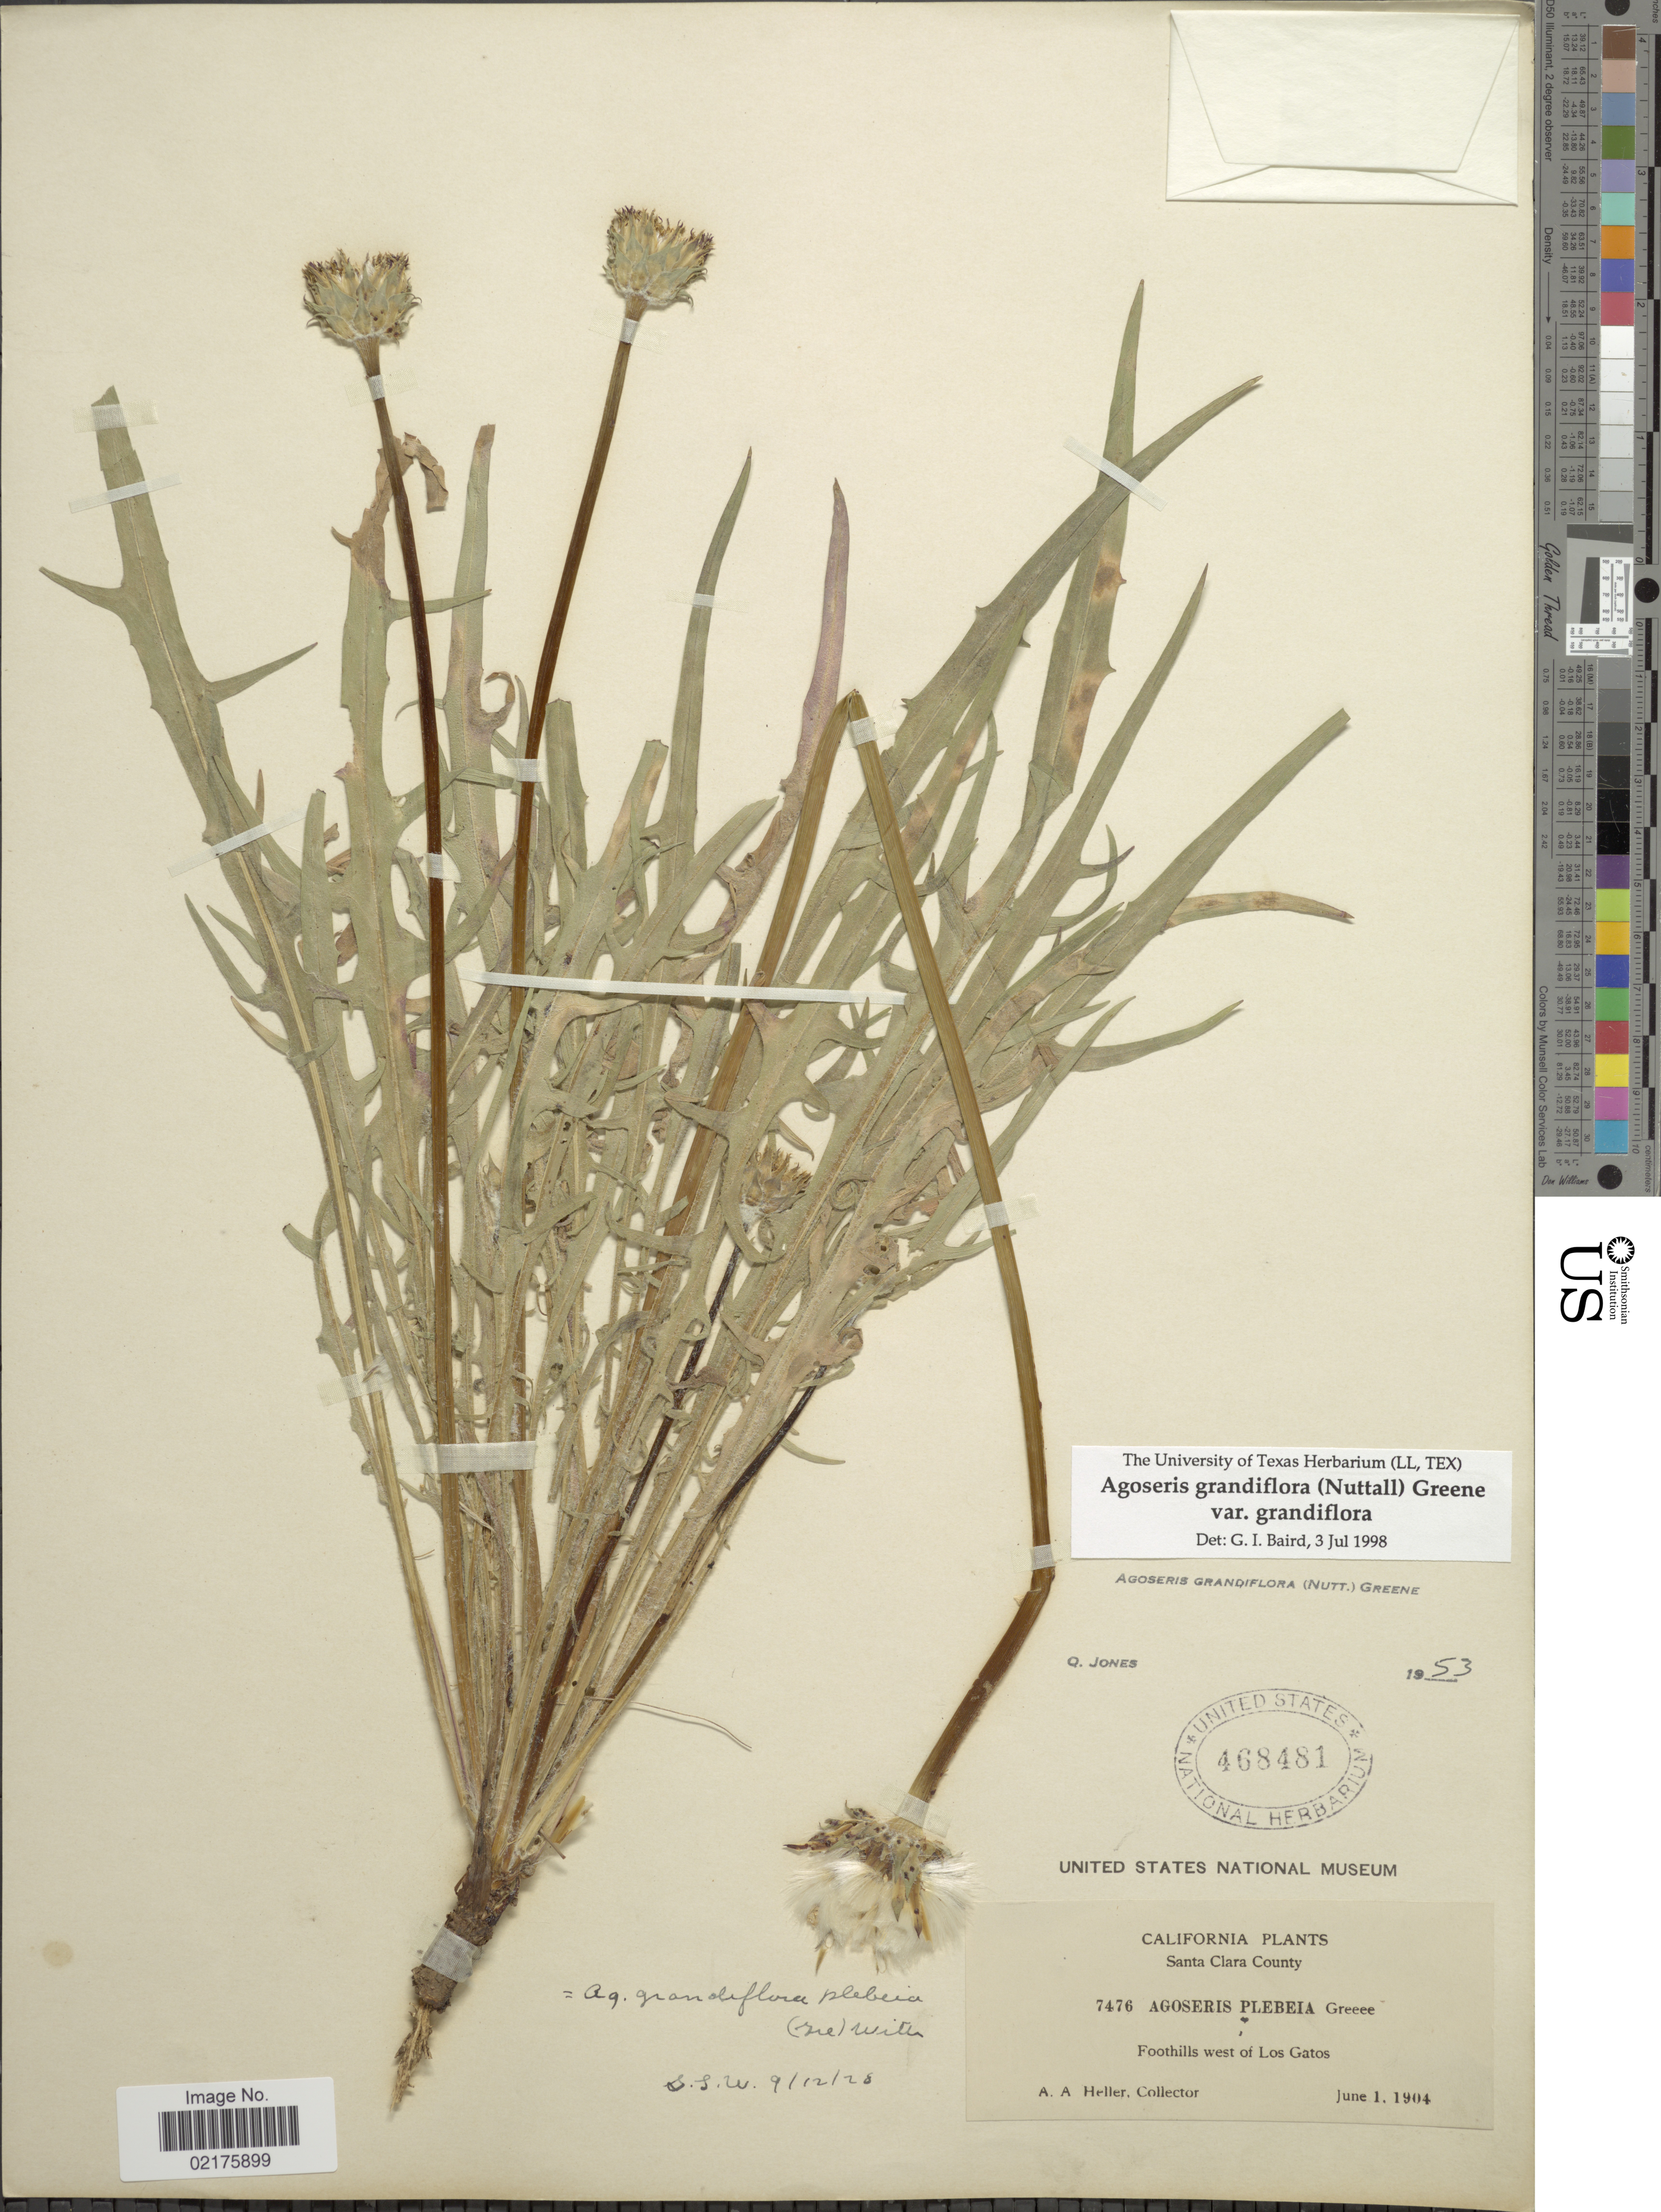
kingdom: Plantae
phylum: Tracheophyta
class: Magnoliopsida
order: Asterales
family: Asteraceae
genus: Agoseris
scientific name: Agoseris grandiflora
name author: (Nutt.) Greene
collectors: A. A. Heller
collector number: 7476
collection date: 1904-06-01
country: United States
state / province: California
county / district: Santa Clara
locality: Santa Clara County, Foothills west of Los Gatos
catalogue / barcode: US 468481